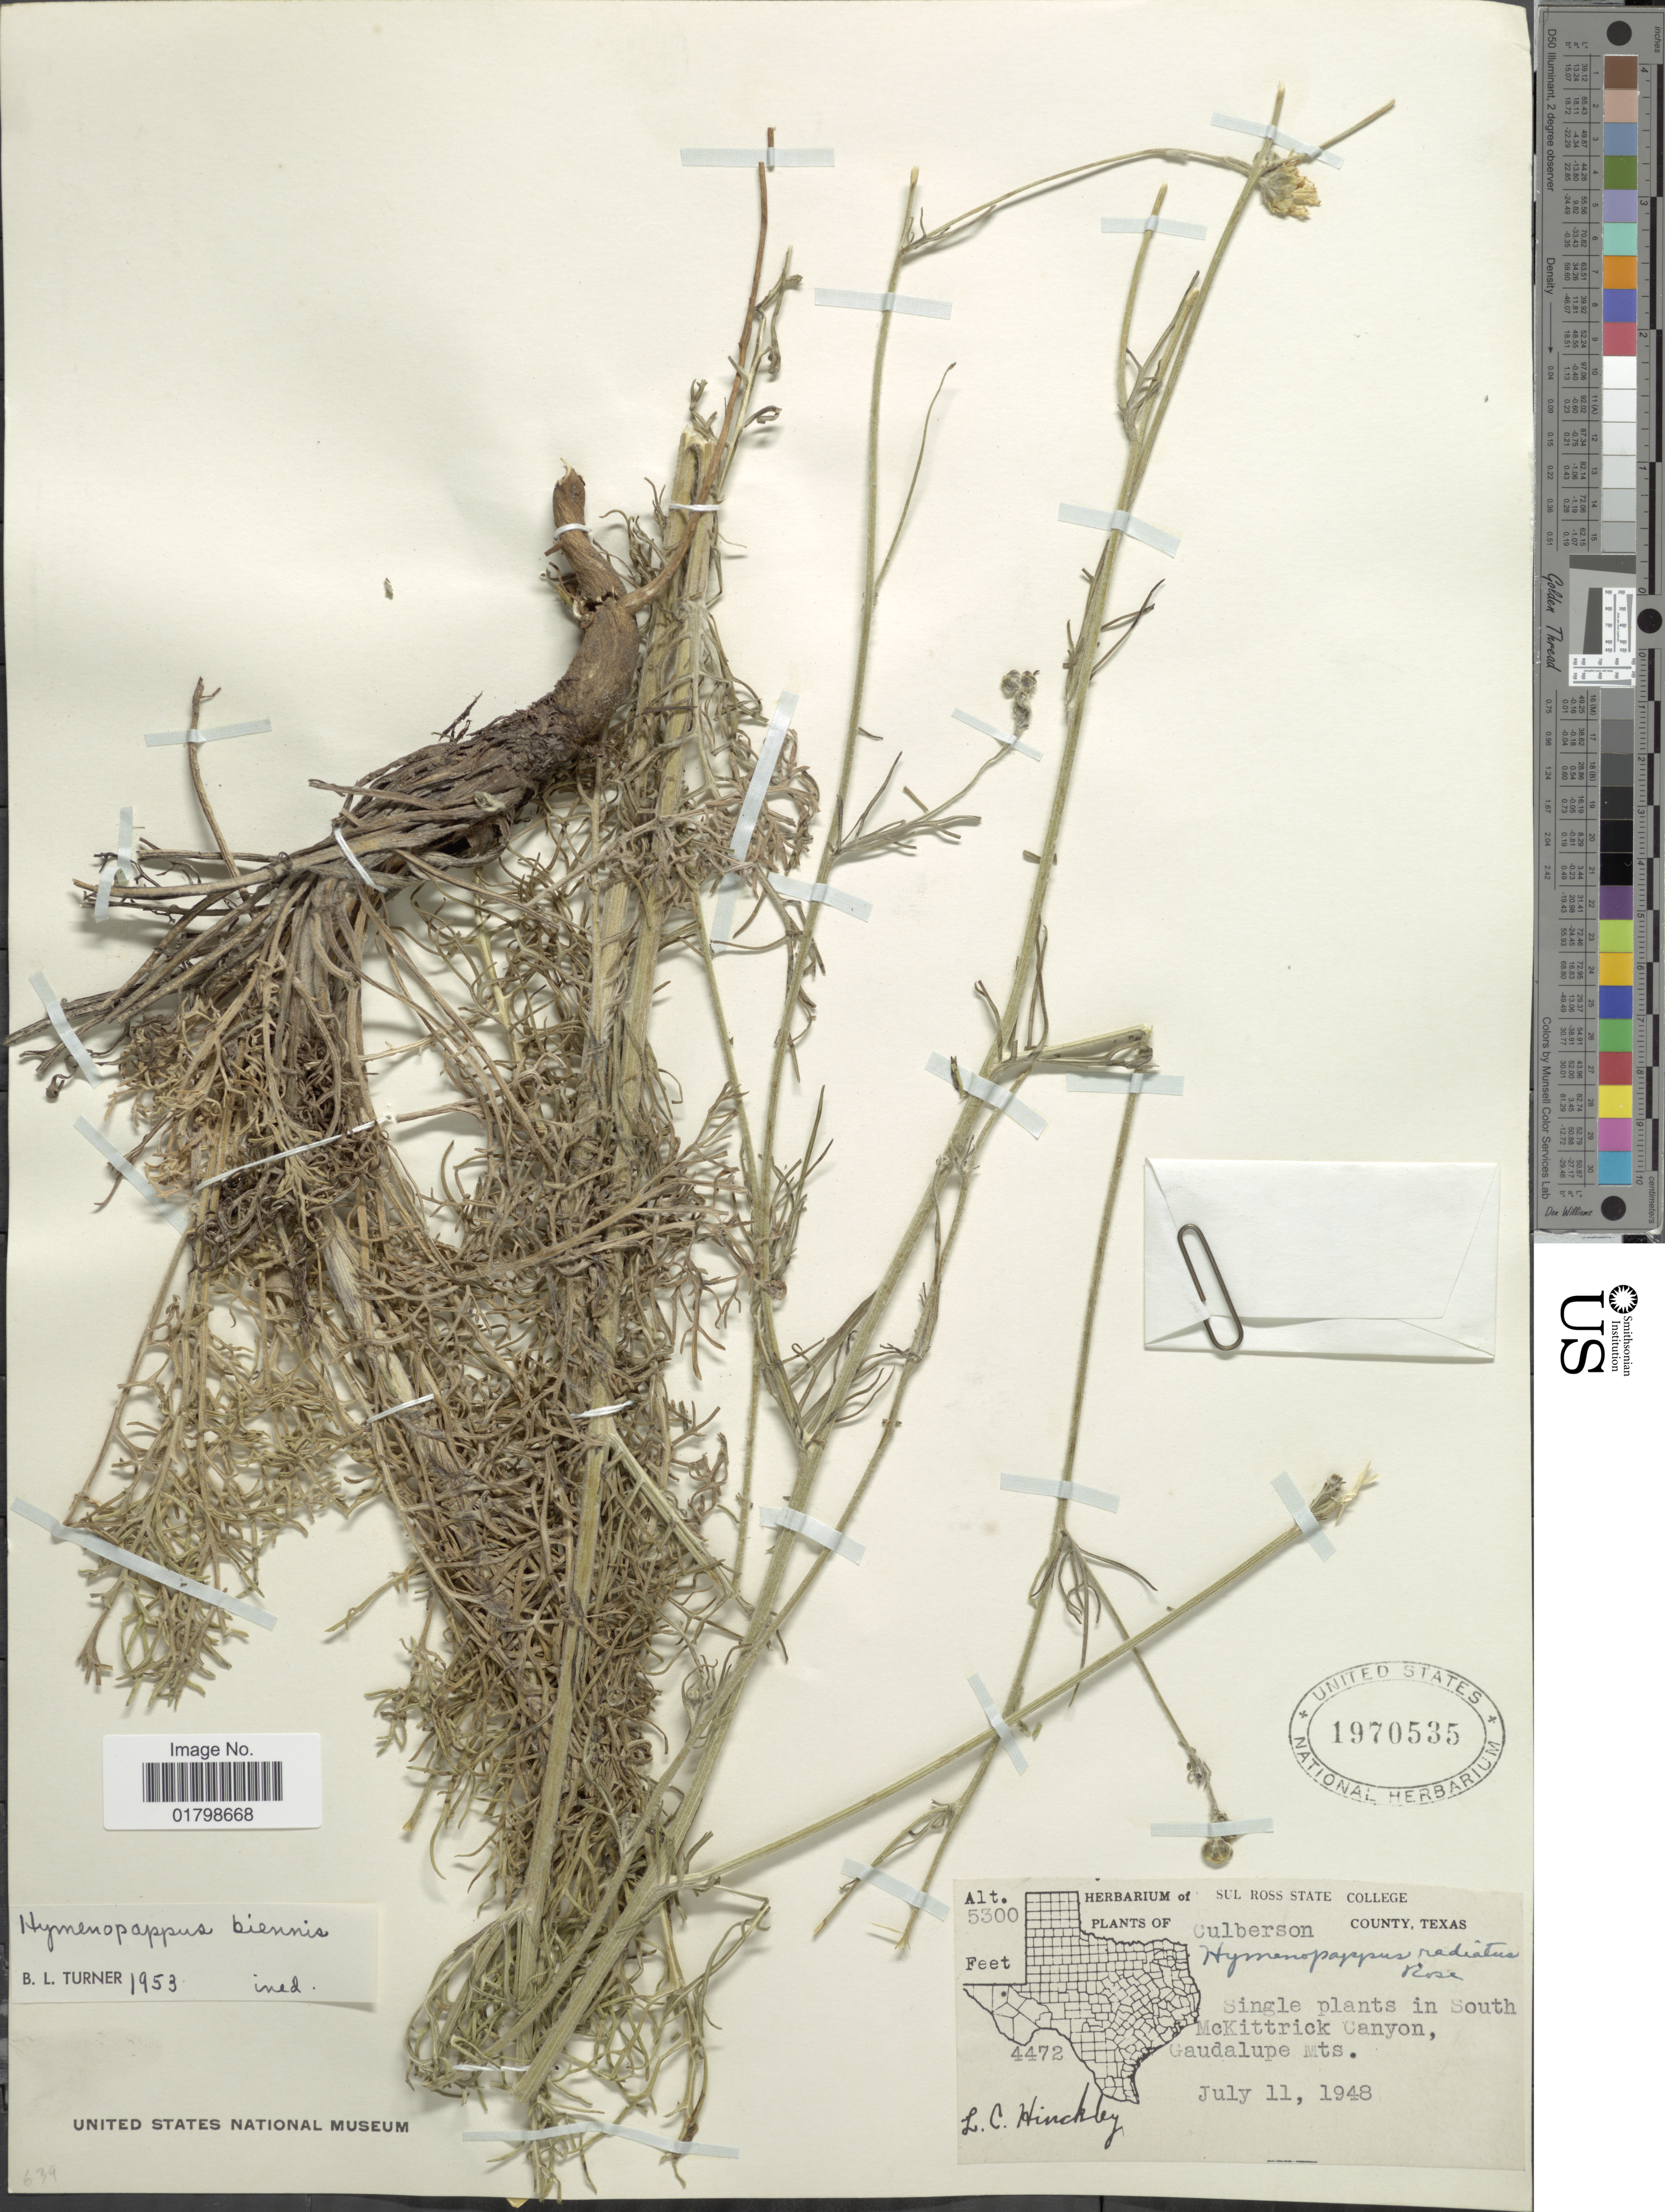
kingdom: Plantae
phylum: Tracheophyta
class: Magnoliopsida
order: Asterales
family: Asteraceae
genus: Hymenopappus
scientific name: Hymenopappus biennis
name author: (Rydb.) I.M. Johnst.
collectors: L. Hinckley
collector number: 4472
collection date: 1948-07-11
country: United States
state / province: Texas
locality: Culberson County, Single plants in south McKittrick Canyon, Guadalupe Mts.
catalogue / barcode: US 1970535